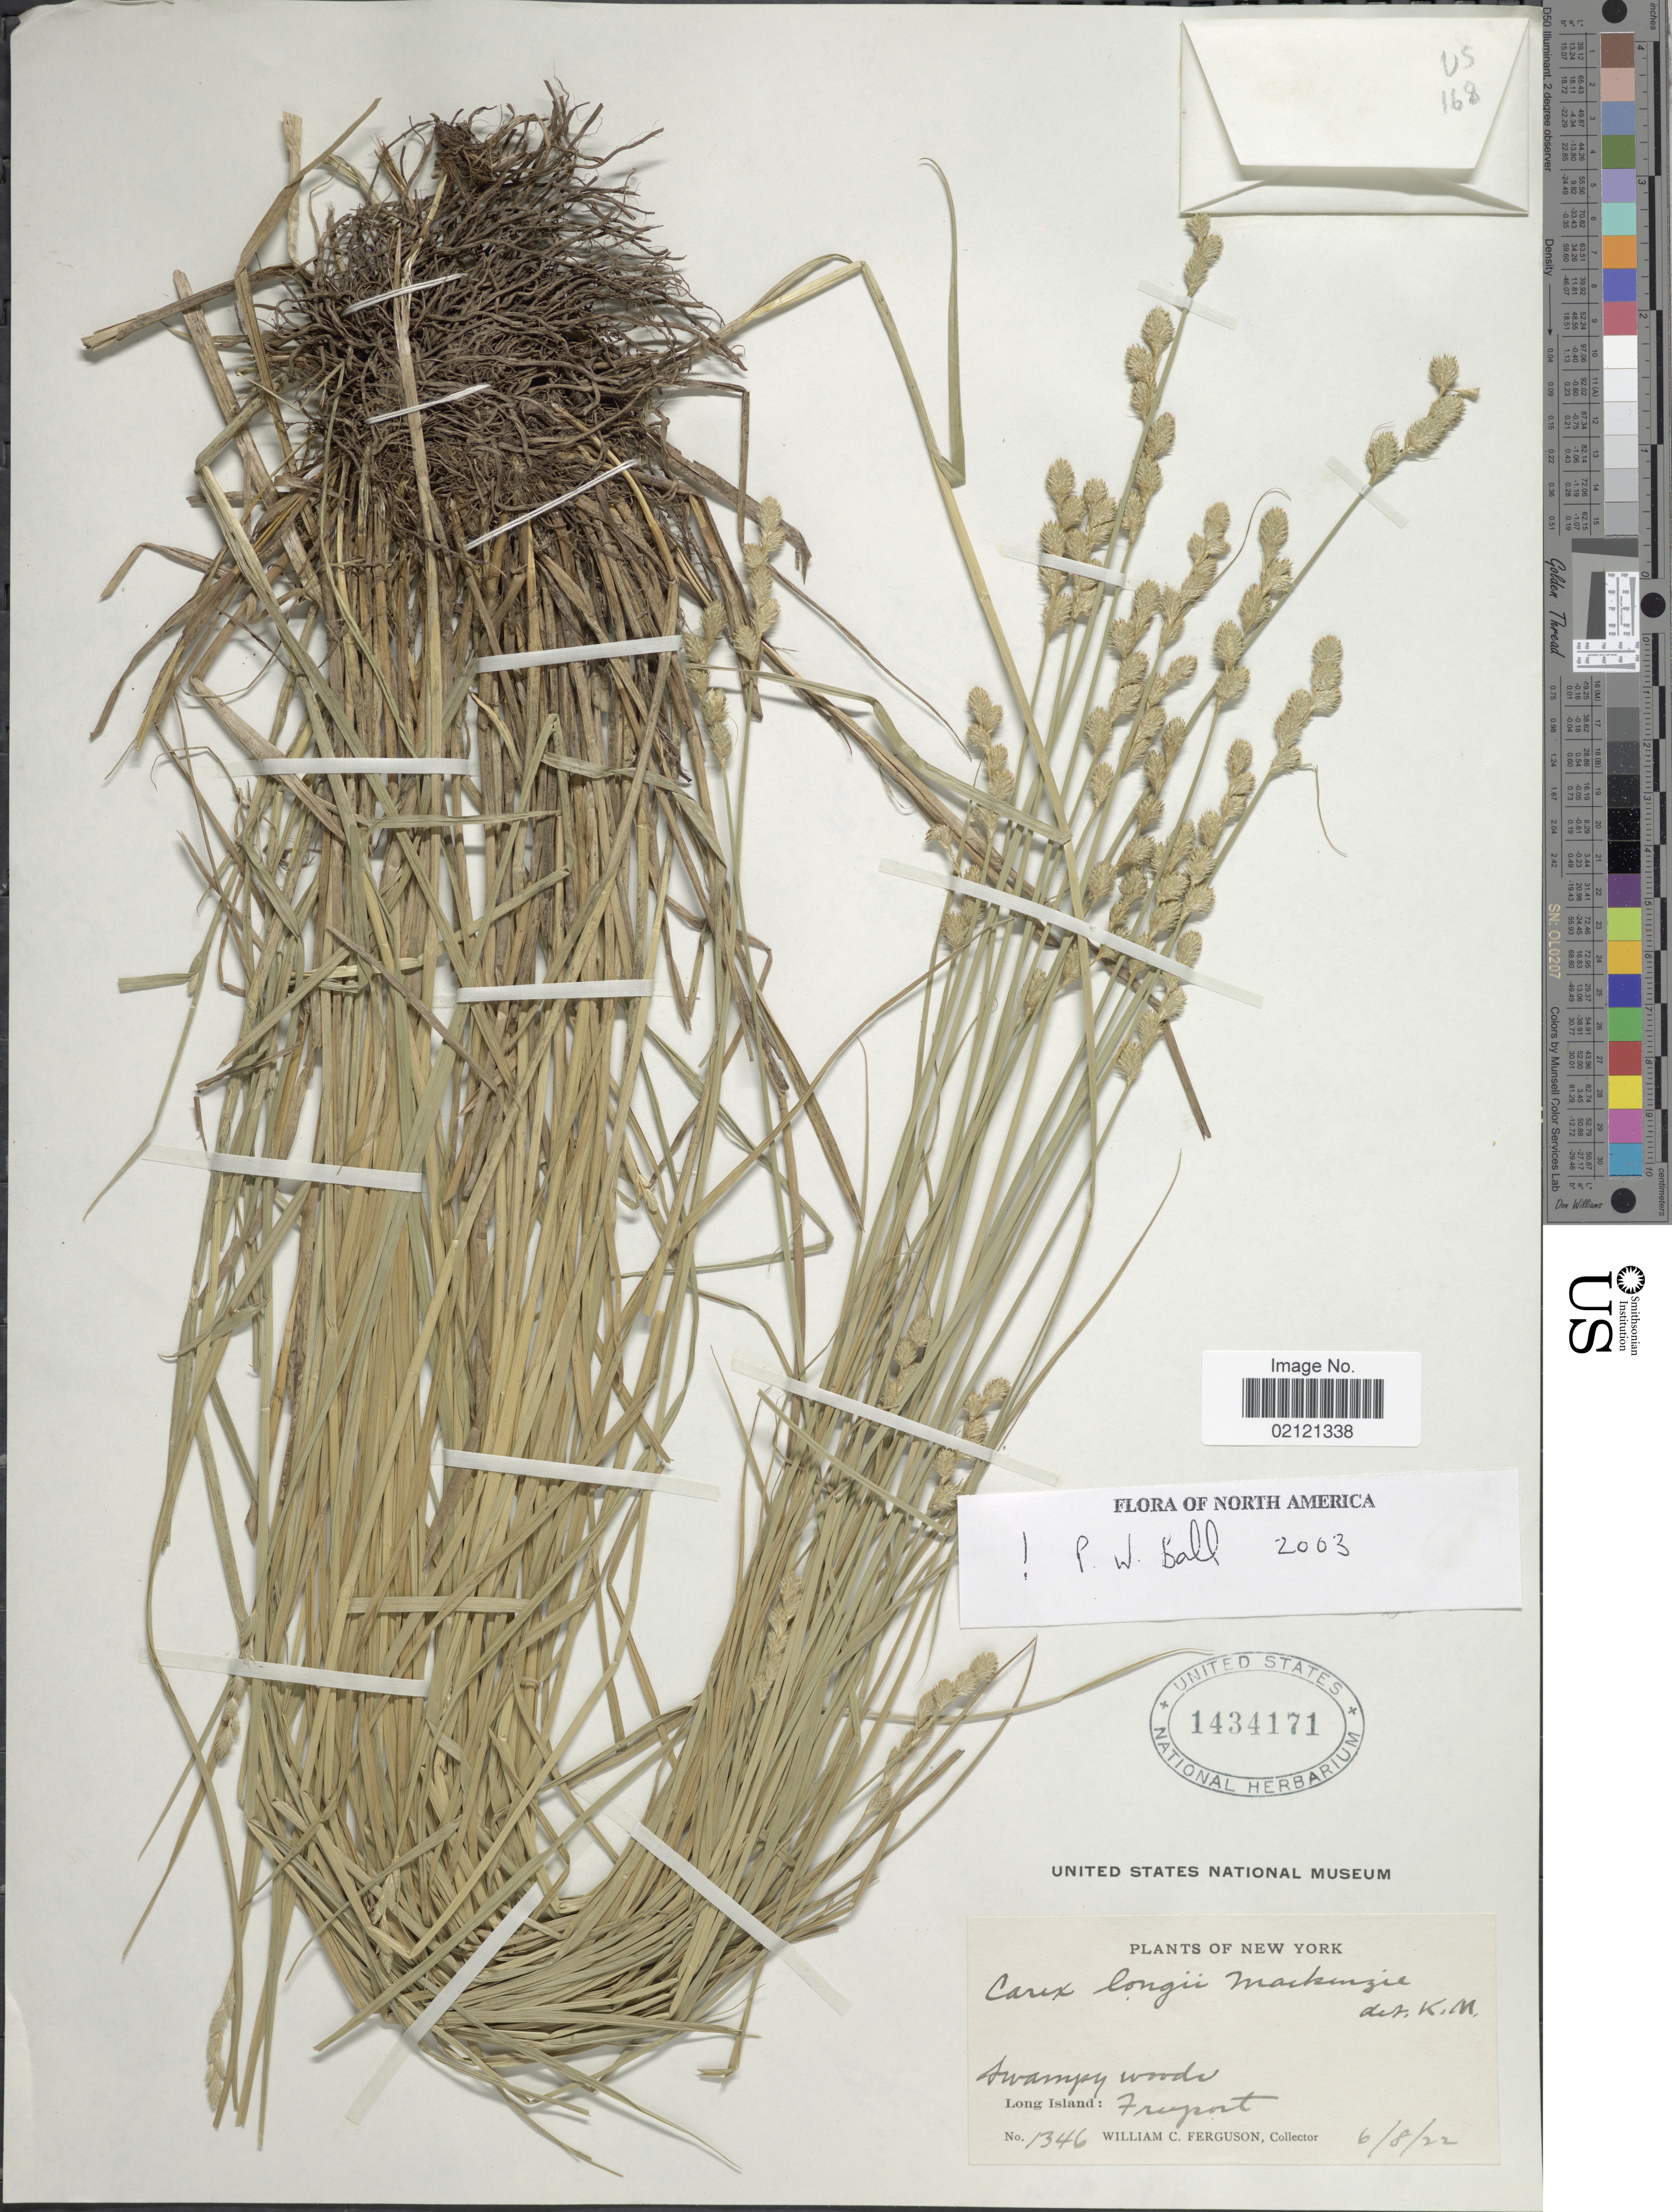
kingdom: Plantae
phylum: Tracheophyta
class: Liliopsida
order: Poales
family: Cyperaceae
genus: Carex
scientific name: Carex longii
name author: Mack.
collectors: W. Ferguson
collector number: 1346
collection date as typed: Transcribed d/m/y: 8/6/22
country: United States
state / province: New York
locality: Long Island: Freeport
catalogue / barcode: US 1434171